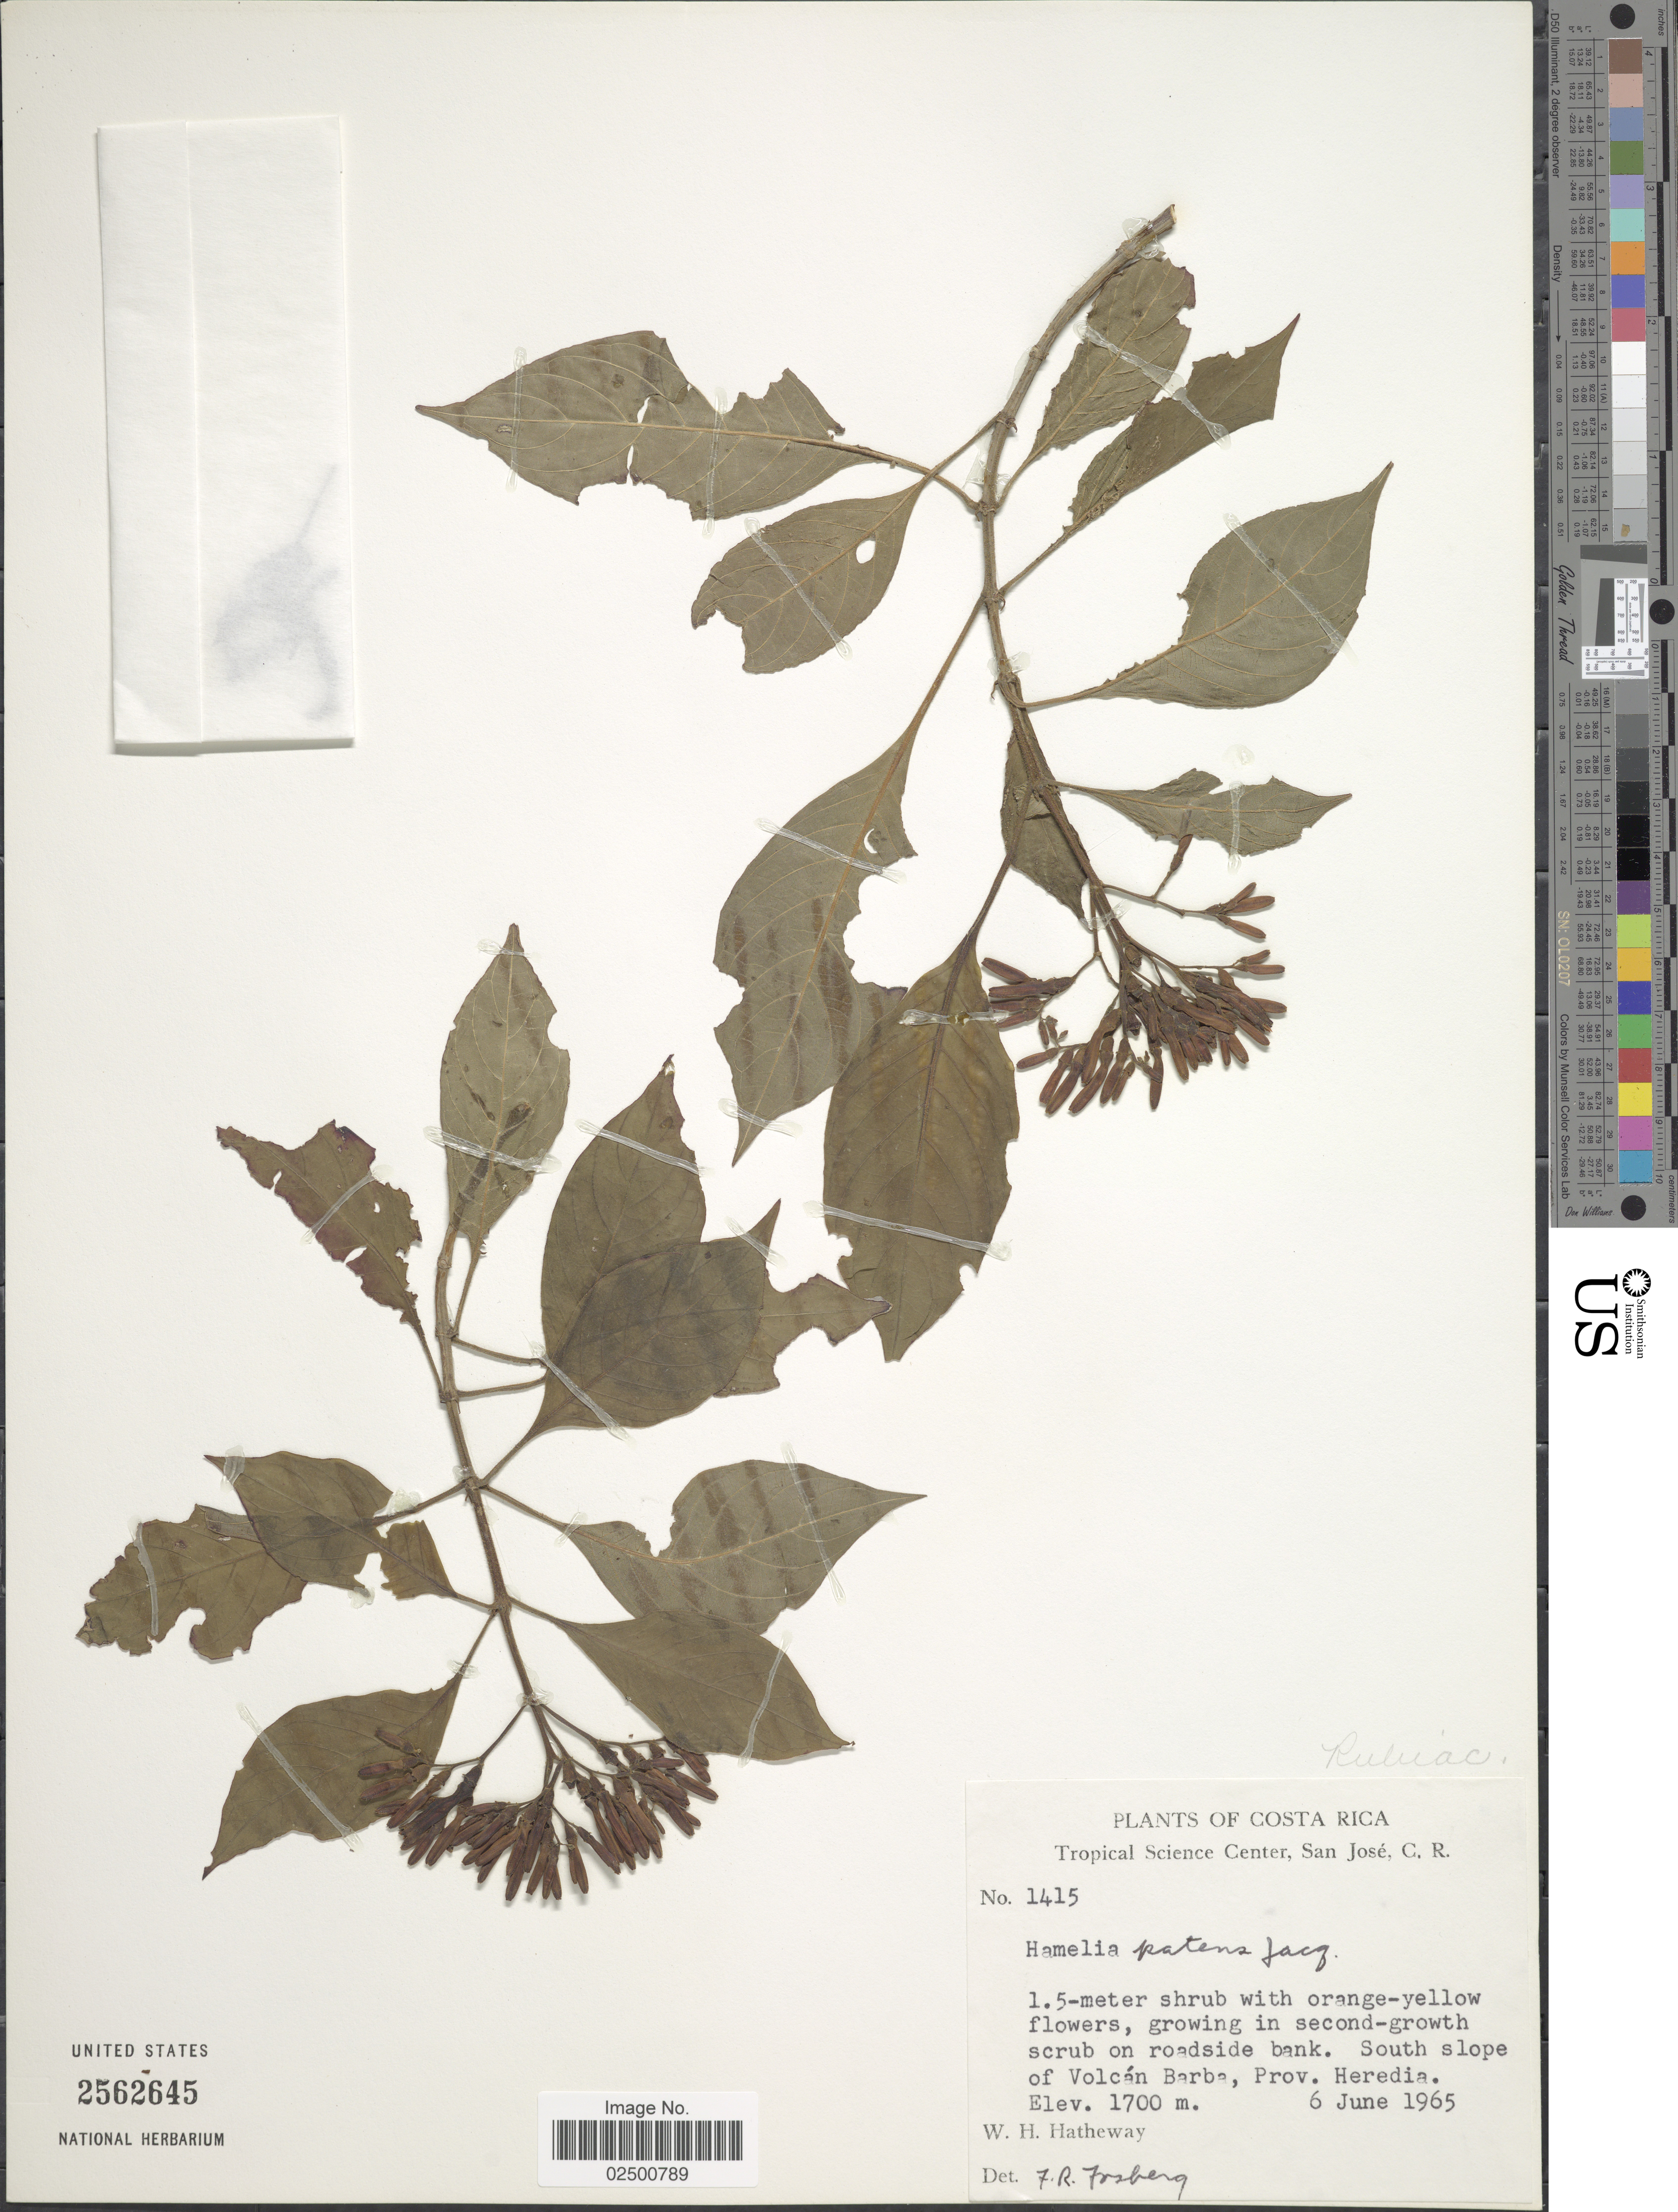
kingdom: Plantae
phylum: Tracheophyta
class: Magnoliopsida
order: Gentianales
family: Rubiaceae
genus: Hamelia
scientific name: Hamelia patens var. patens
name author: Jacq.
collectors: W. H. Hatheway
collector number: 1415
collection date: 1965-06-06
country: Costa Rica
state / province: Heredia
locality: South slope of Volcan Barba, Prov. Heredia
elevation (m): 1700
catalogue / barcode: US 2562645